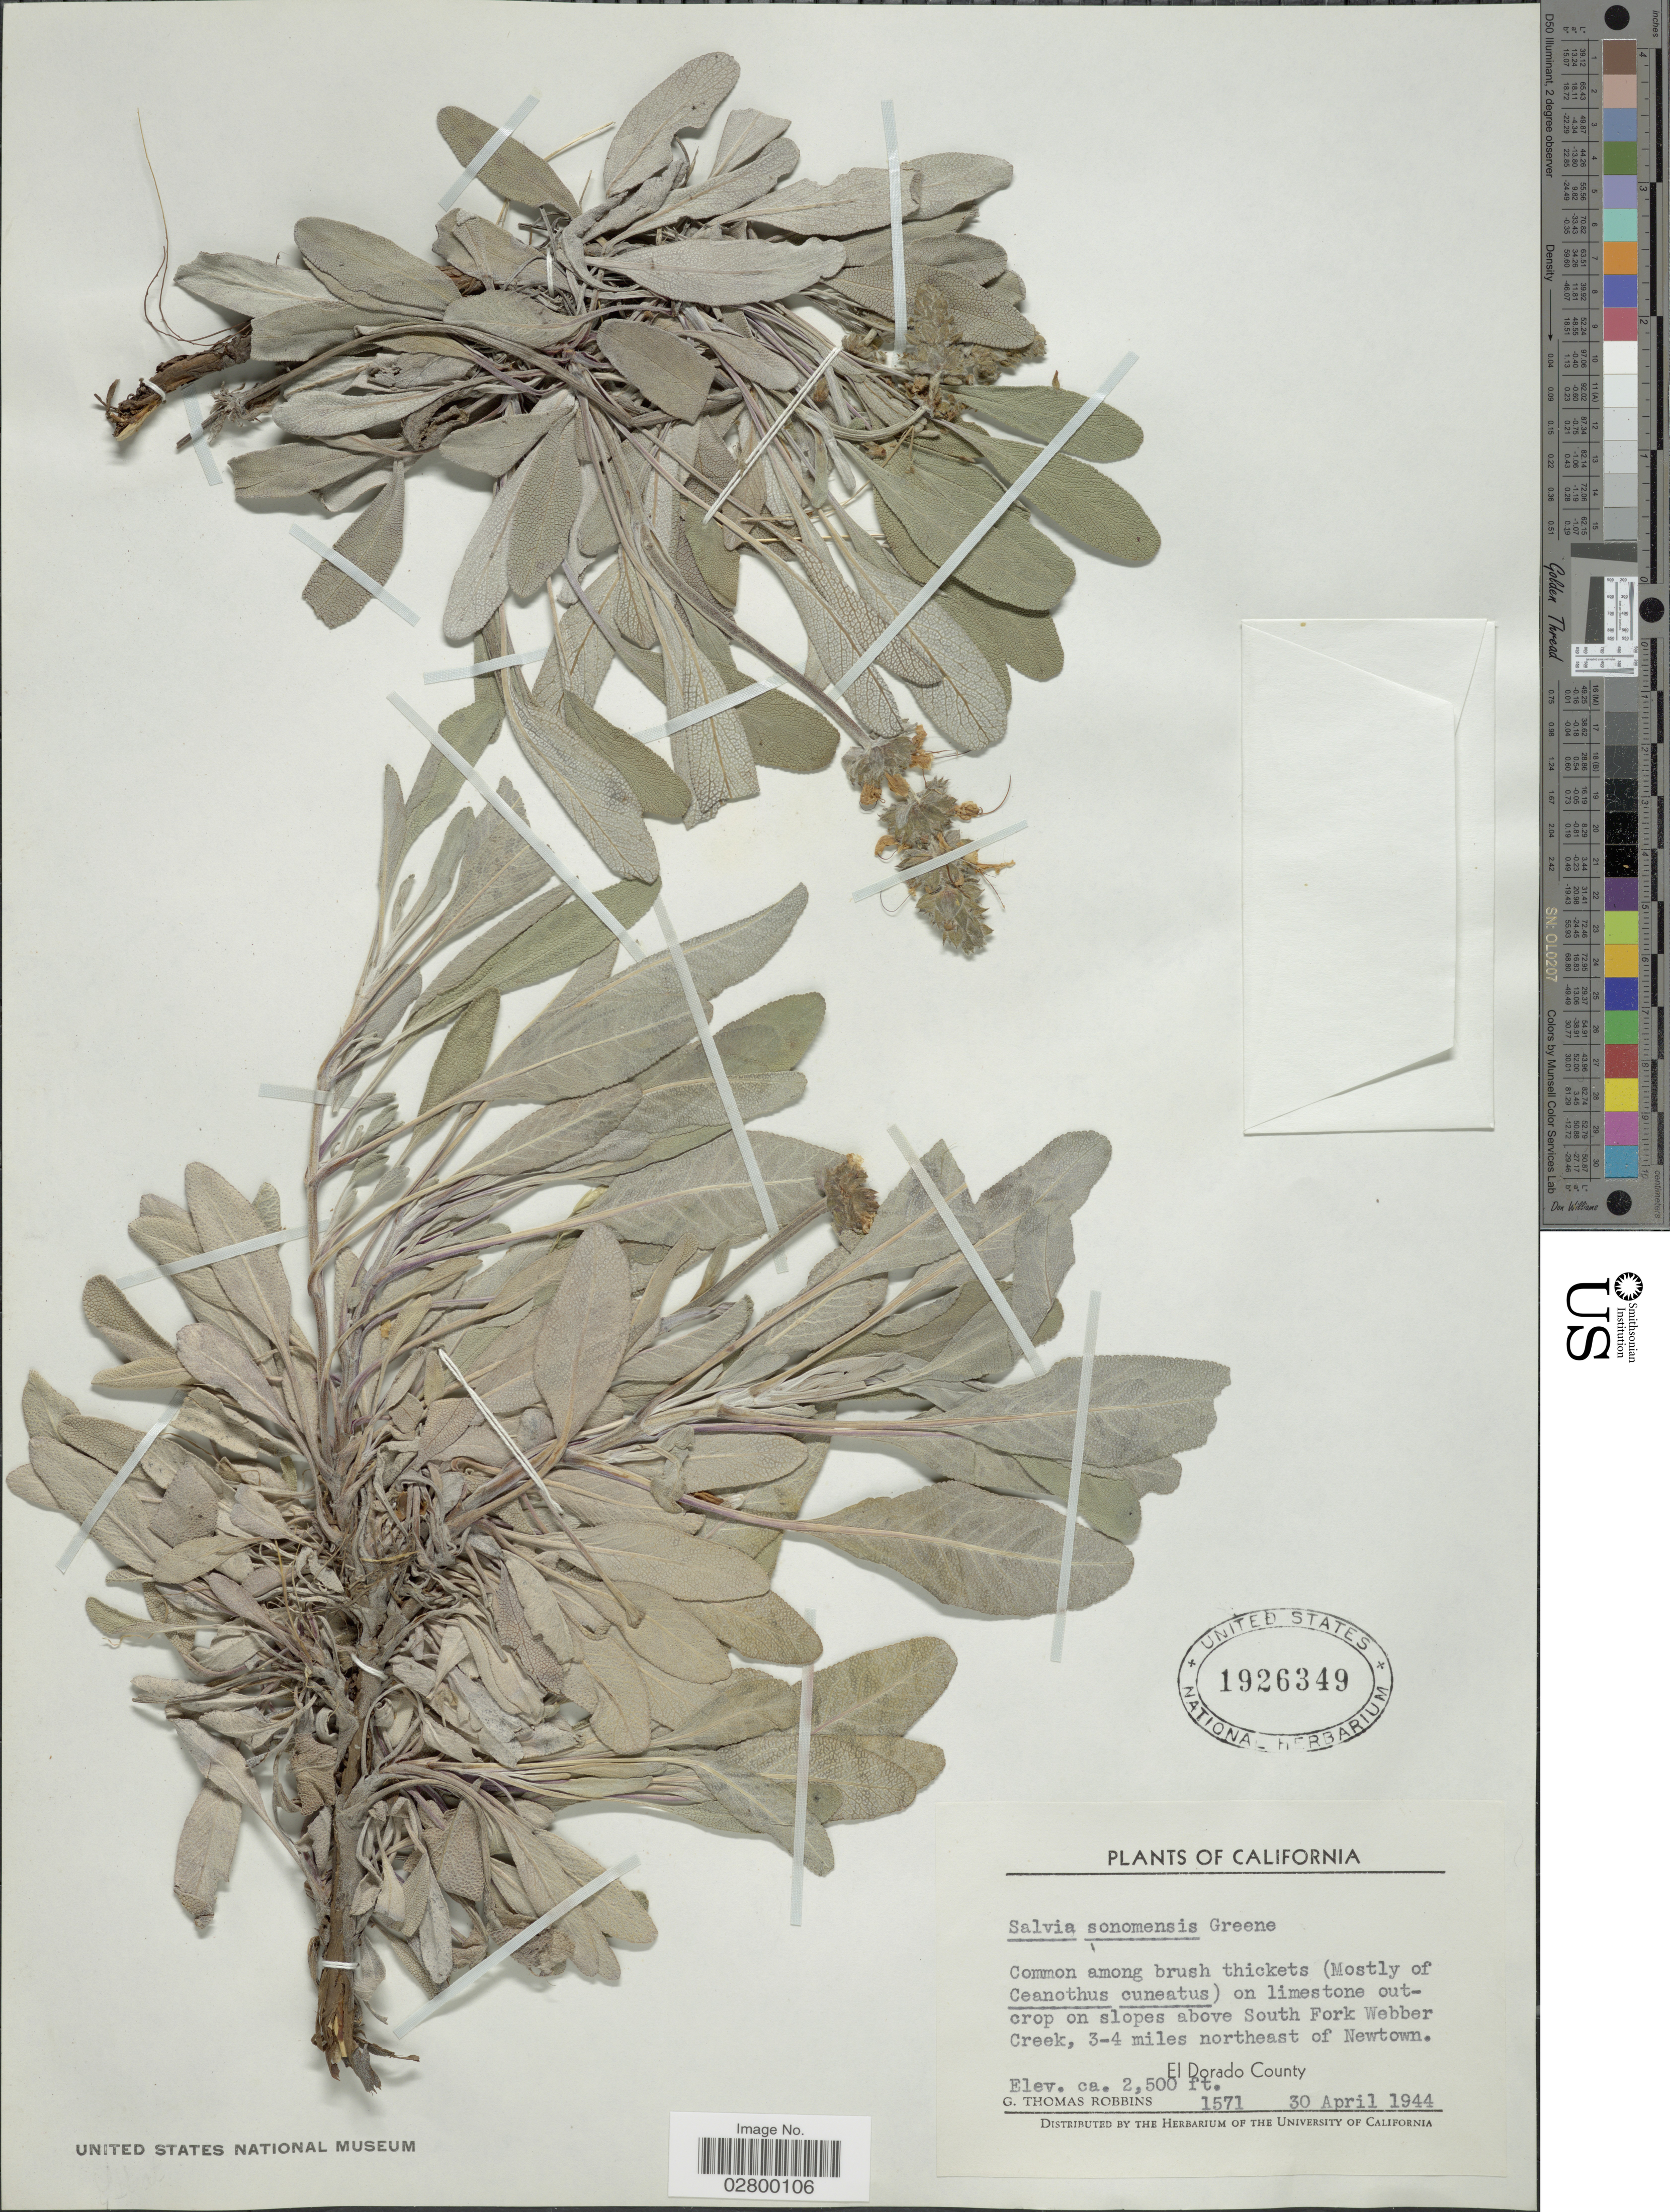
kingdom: Plantae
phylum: Tracheophyta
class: Magnoliopsida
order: Lamiales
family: Lamiaceae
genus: Salvia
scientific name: Salvia sonomensis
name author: Greene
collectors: G. T. Robbins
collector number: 1571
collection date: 1944-04-30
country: United States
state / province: California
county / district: El Dorado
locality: On limestone outcrop on slopes above South Fork Webber Creek, 3-4 miles northeast of Newton, El Dorado County.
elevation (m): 762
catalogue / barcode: US 1926349